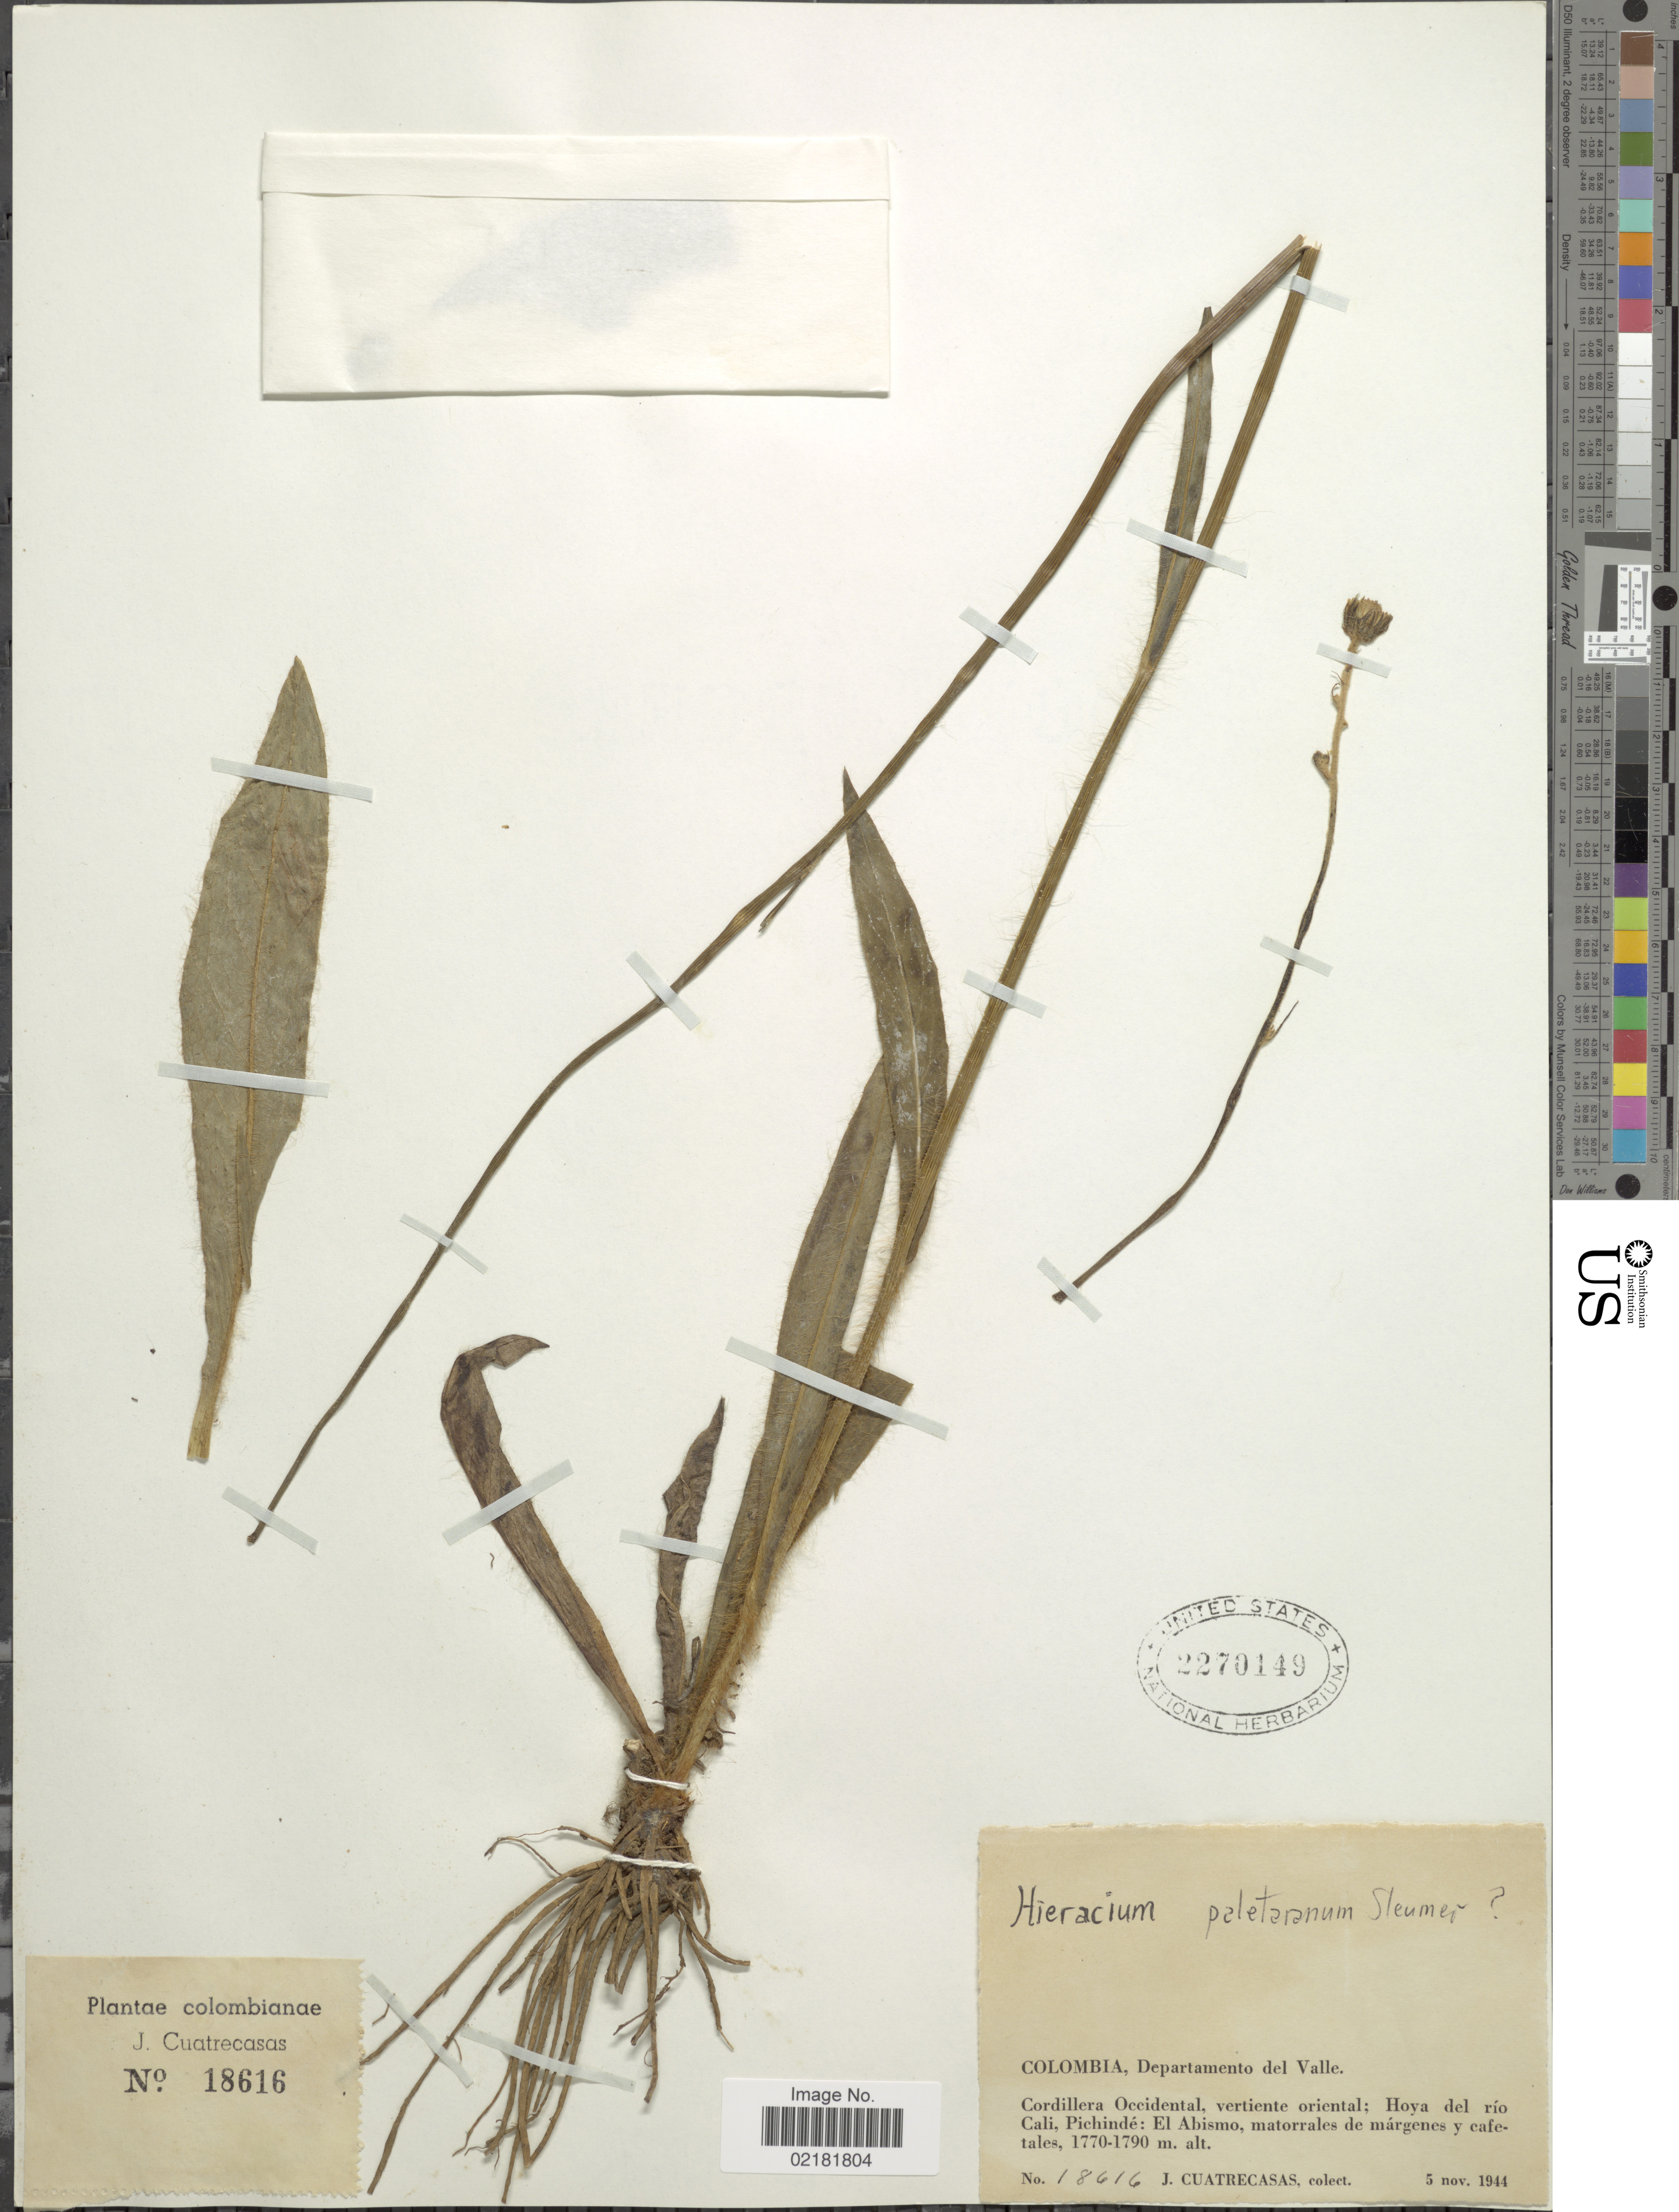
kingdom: Plantae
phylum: Tracheophyta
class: Magnoliopsida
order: Asterales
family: Asteraceae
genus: Hieracium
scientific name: Hieracium paletaranum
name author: Sleumer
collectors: J. Cuatrecasas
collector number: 18616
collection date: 1944-11-05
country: Colombia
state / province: Valle del Cauca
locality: Valle, Cordillera Occidental, vertiente oriental; Hoya del rio Cali, Pichincha: El Abismo.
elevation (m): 1770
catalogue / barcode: US 2270149